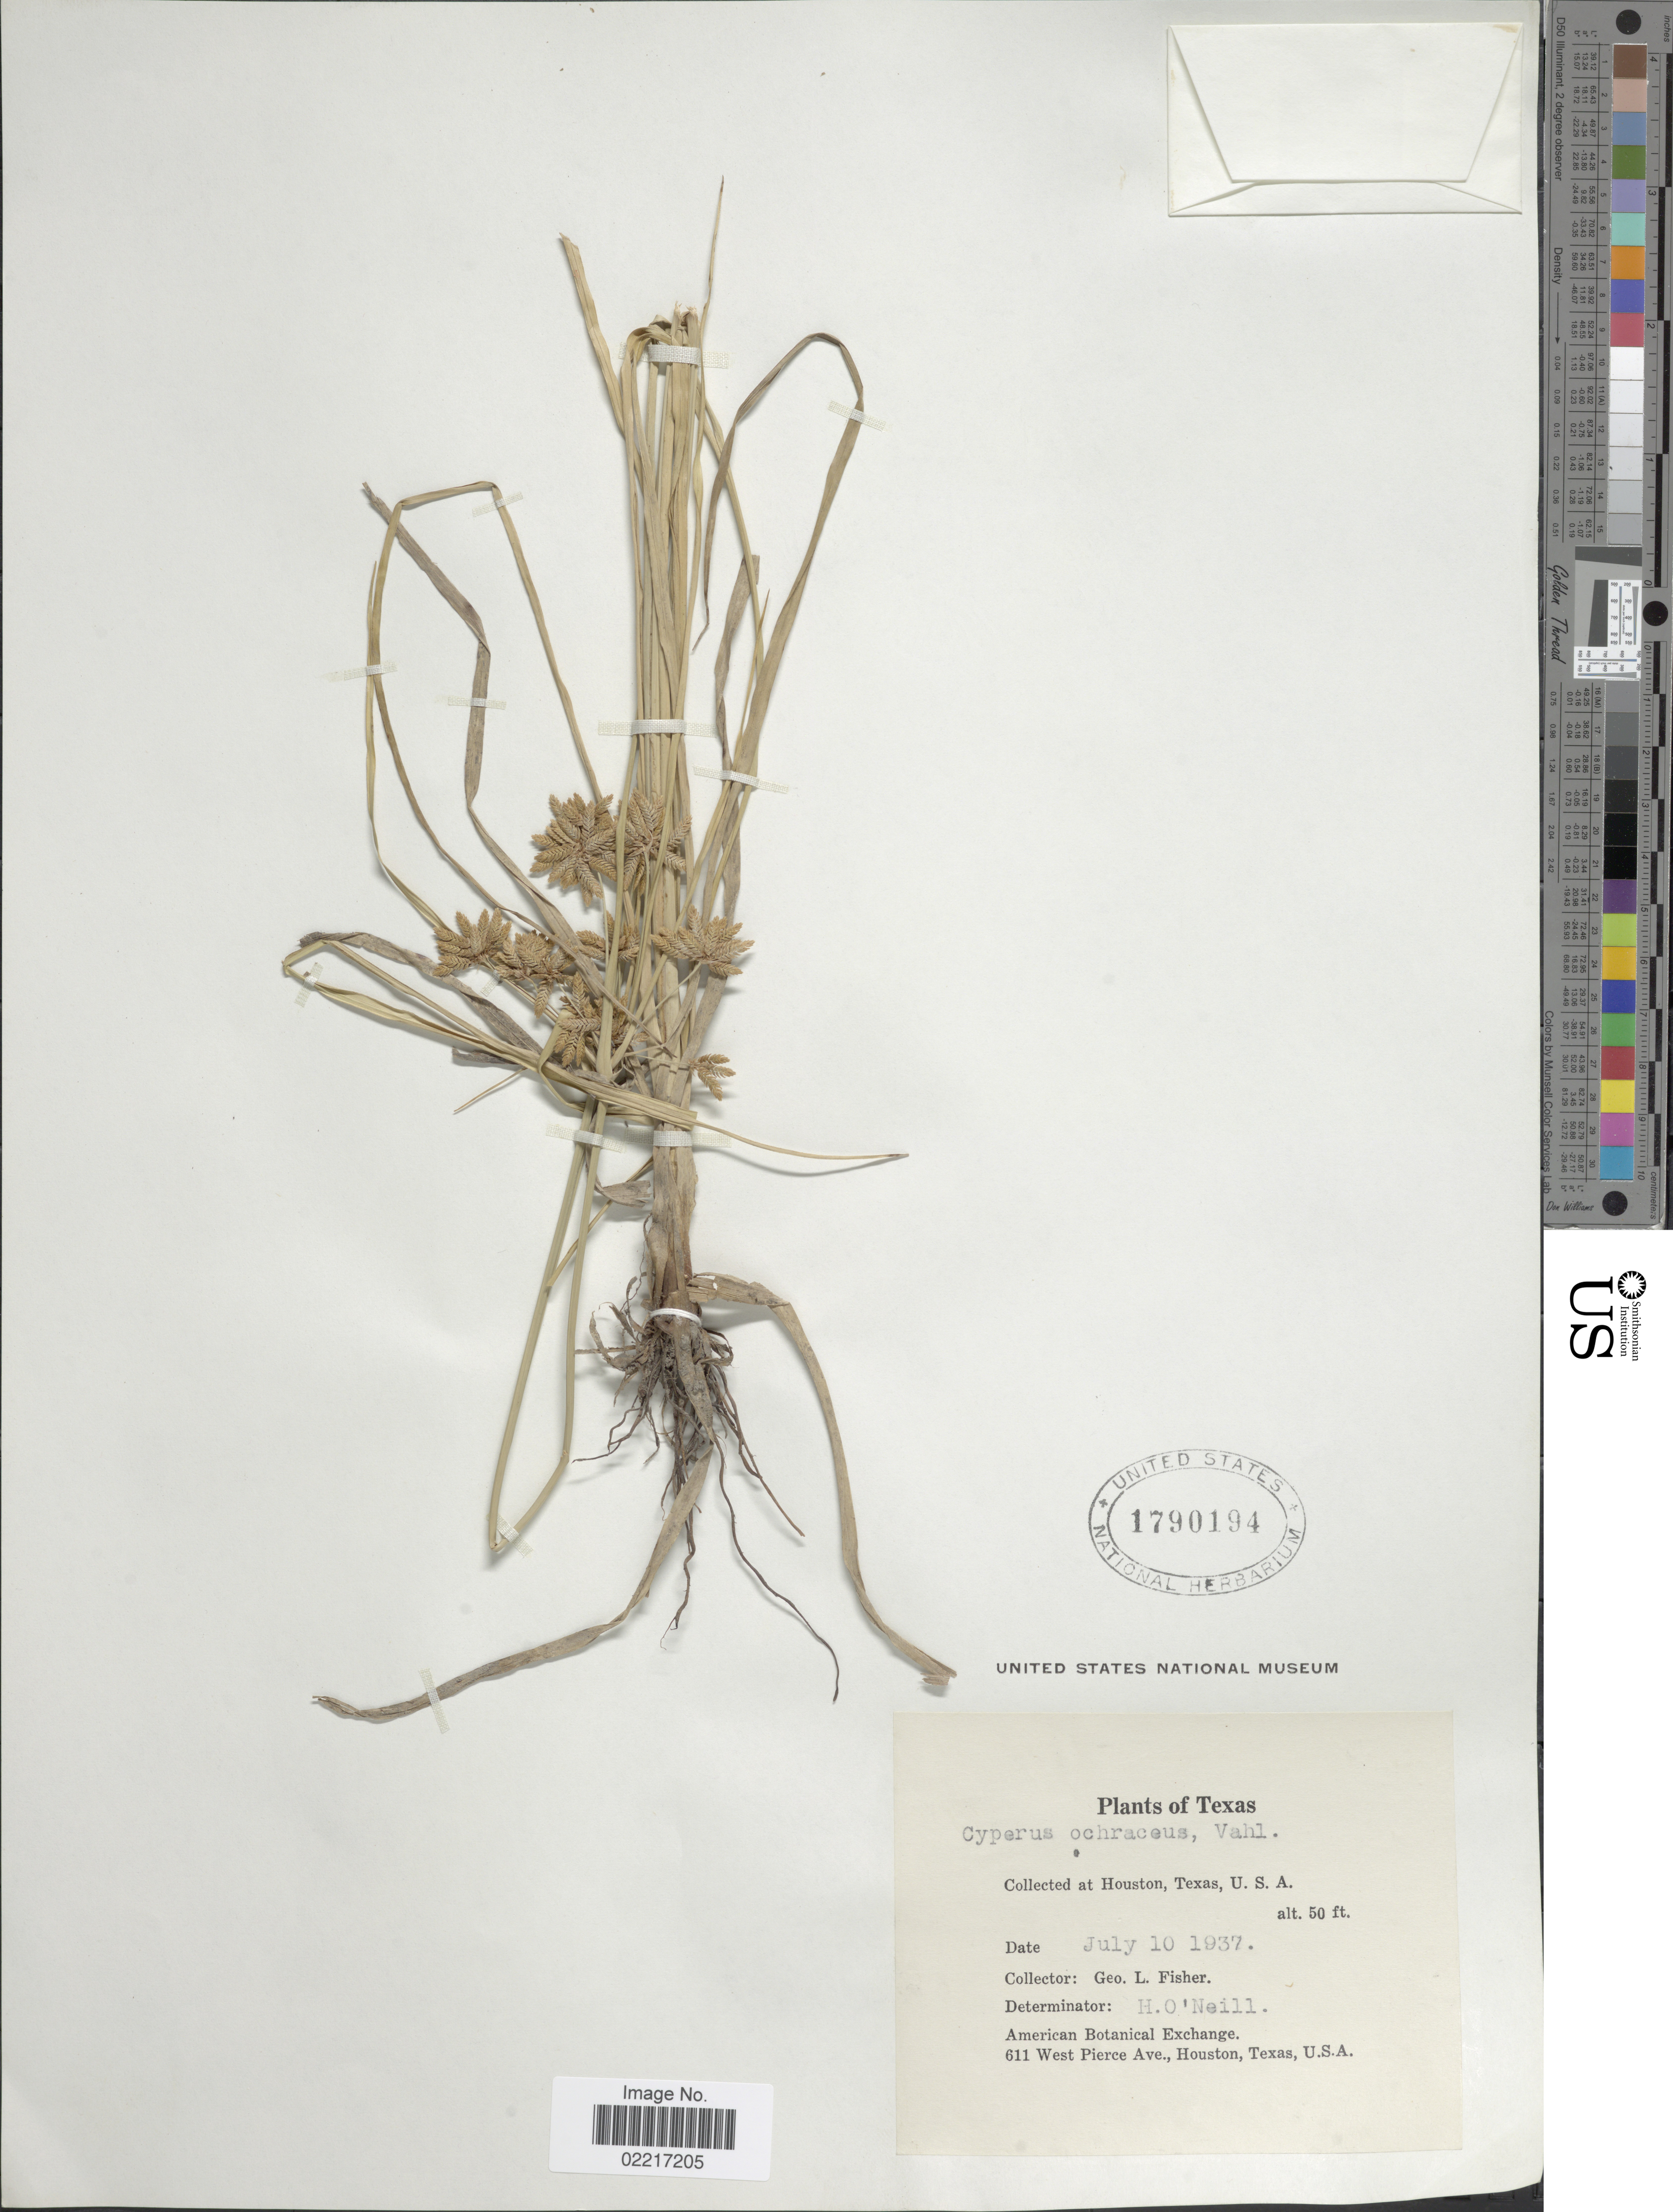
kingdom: Plantae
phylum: Tracheophyta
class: Liliopsida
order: Poales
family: Cyperaceae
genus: Cyperus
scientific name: Cyperus ochraceus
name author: Vahl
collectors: G. L. Fisher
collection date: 1937-07-10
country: United States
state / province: Texas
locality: Houston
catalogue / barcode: US 1790194